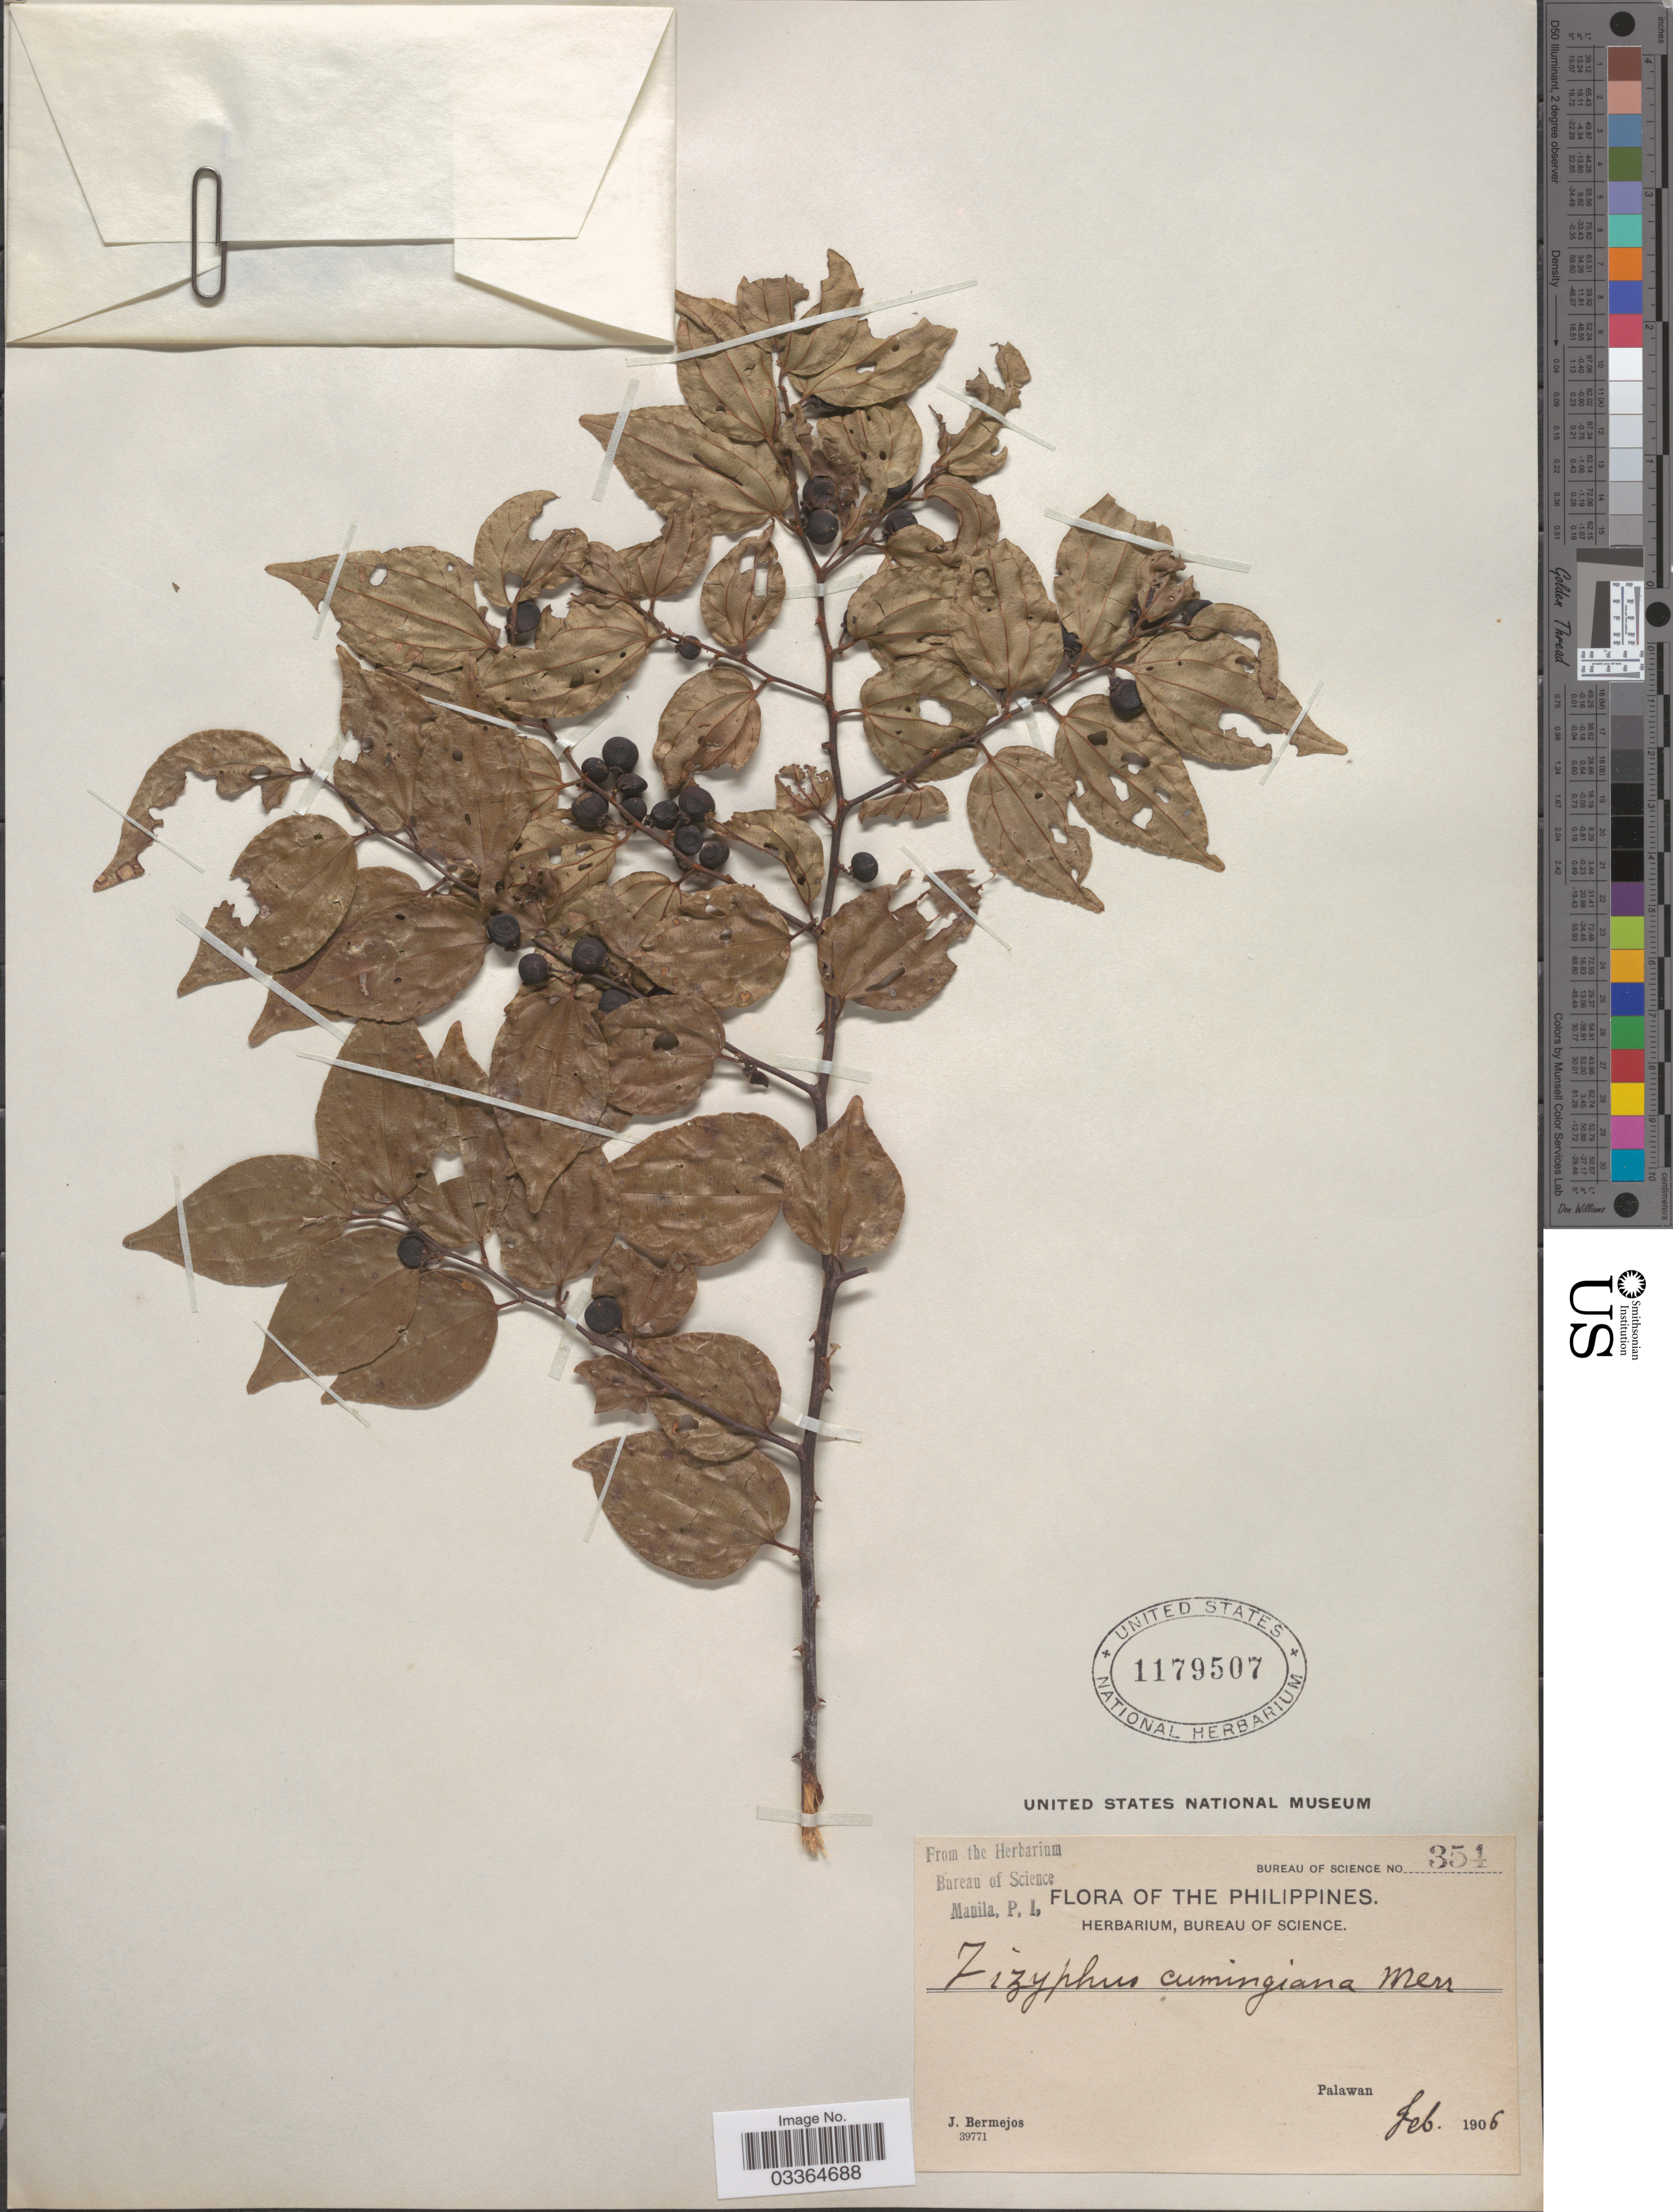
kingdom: Plantae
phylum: Tracheophyta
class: Magnoliopsida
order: Rosales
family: Rhamnaceae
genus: Ziziphus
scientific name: Ziziphus cumingiana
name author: Merr.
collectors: J. Bermejos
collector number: Bureau of Science 354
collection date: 1906-02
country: Philippines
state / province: Mimaropa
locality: Palawan.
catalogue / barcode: US 1179507